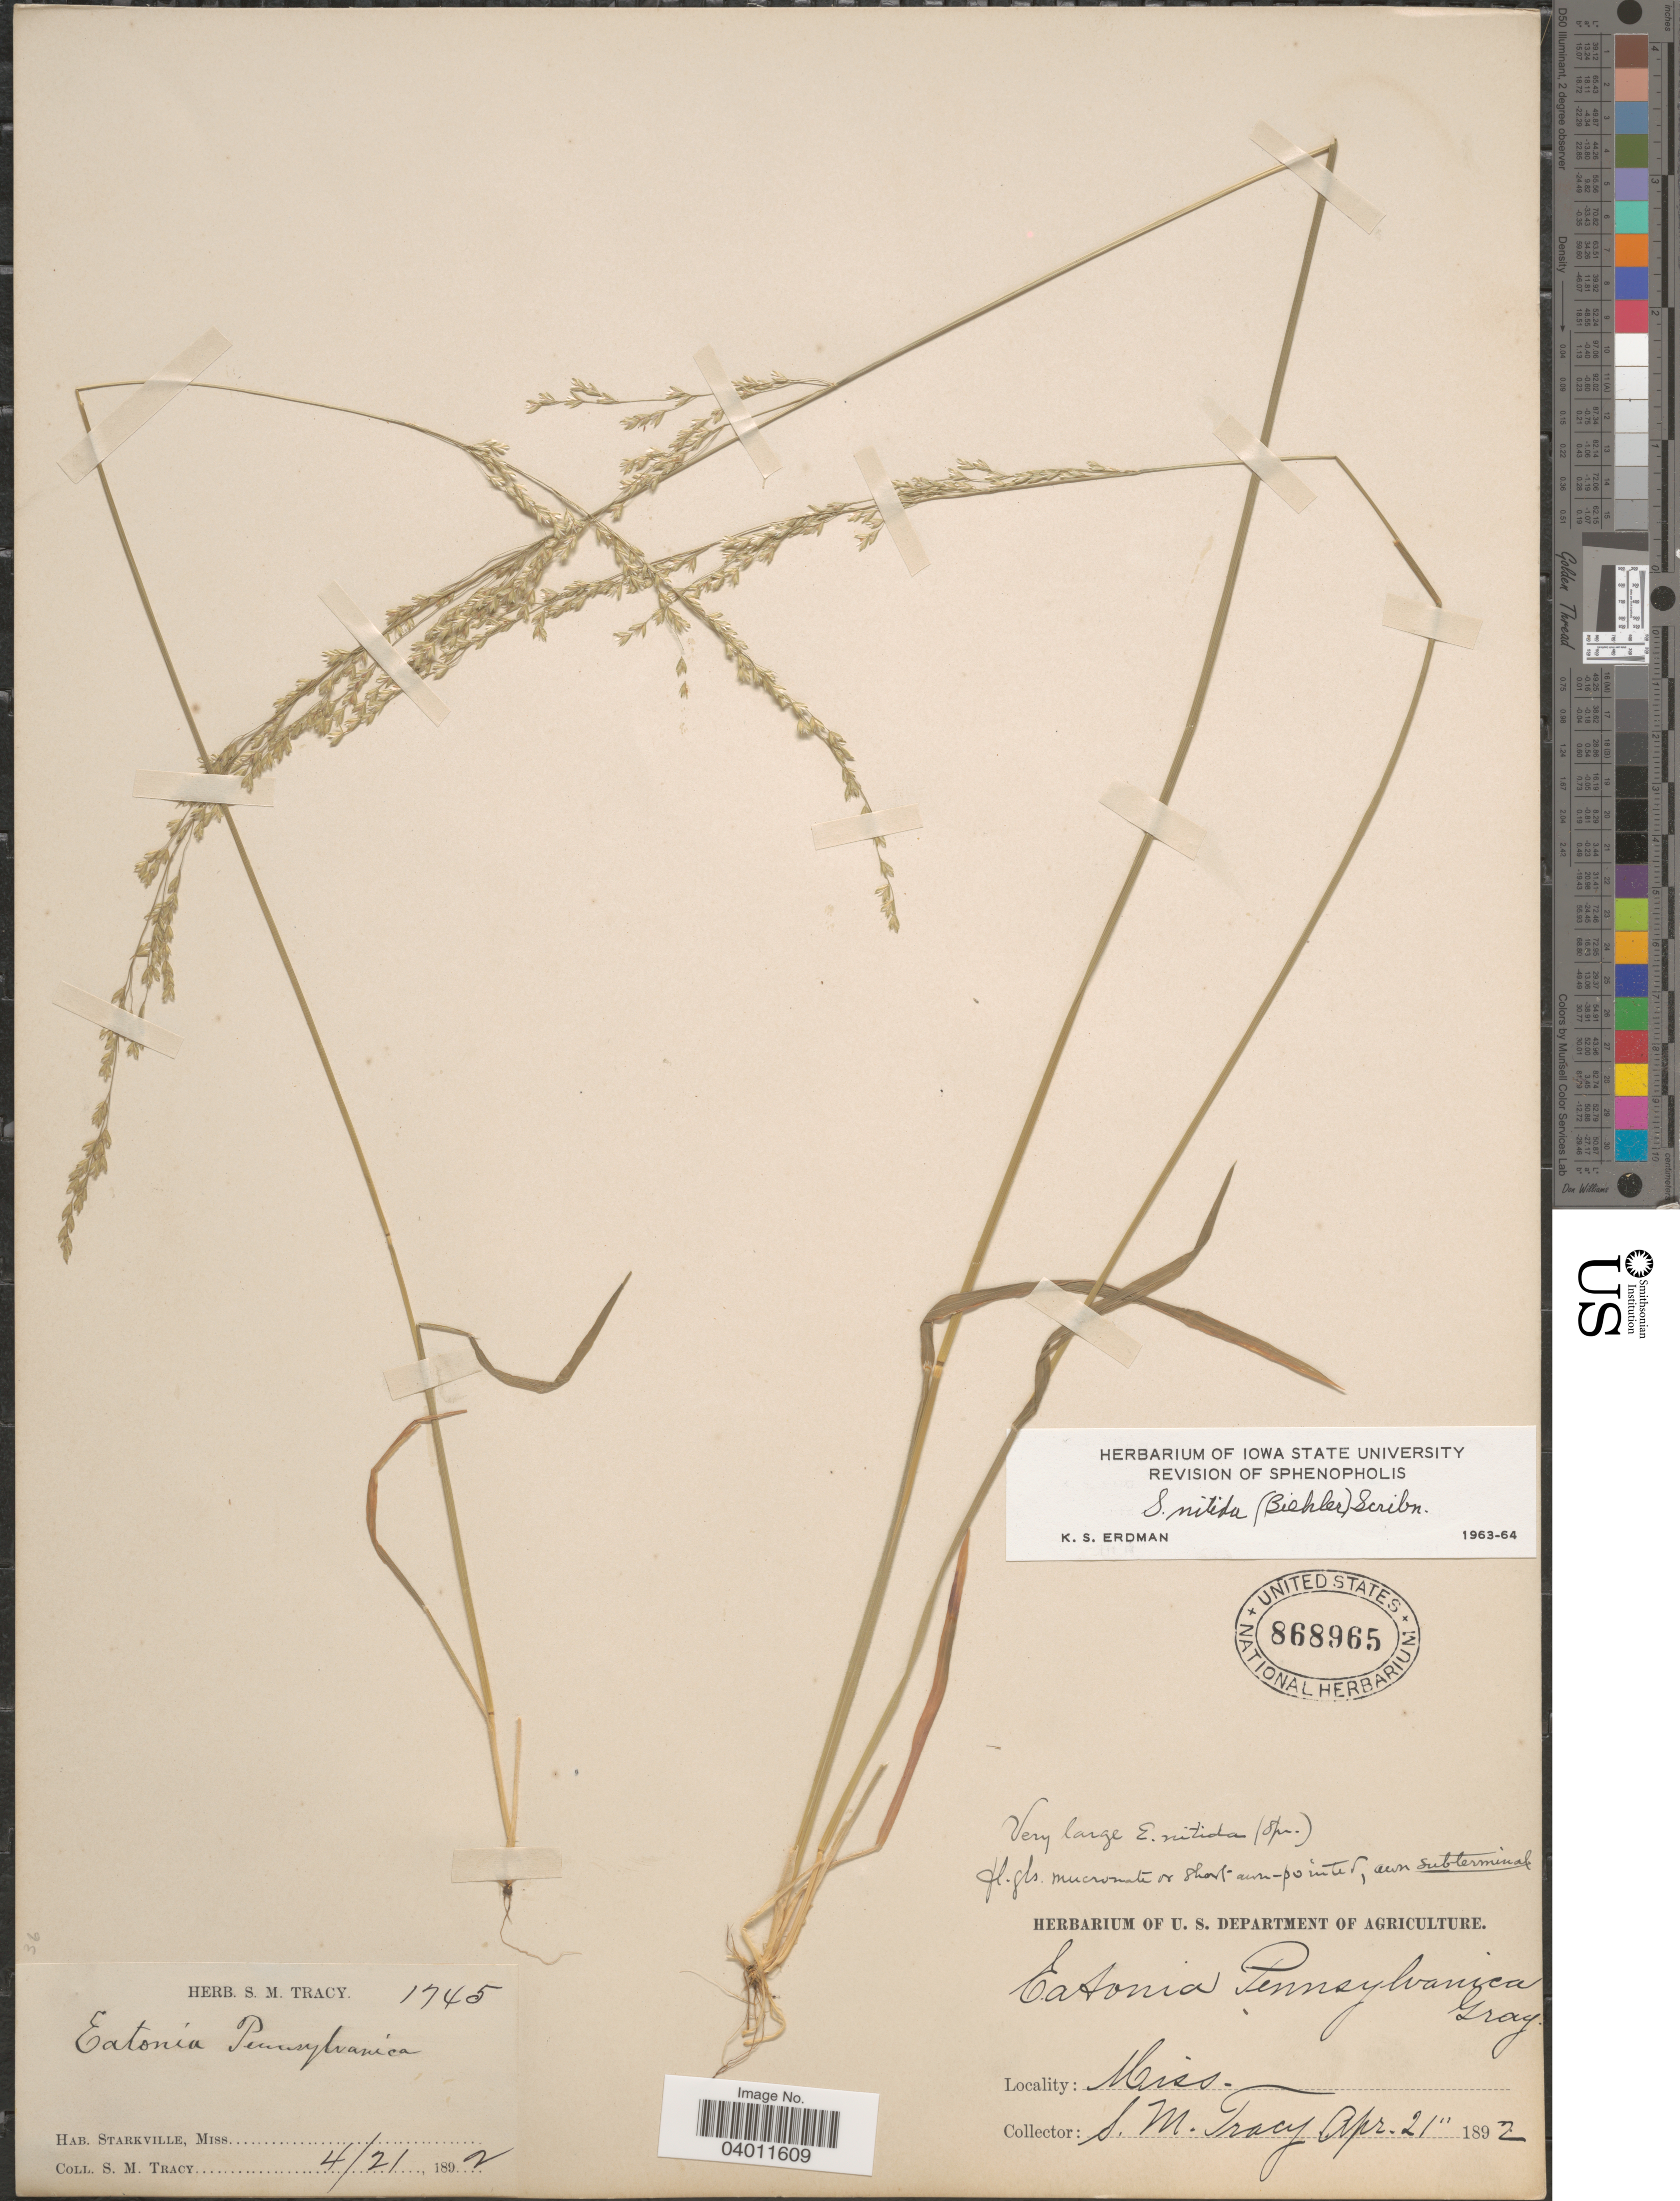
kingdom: Plantae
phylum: Tracheophyta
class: Liliopsida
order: Poales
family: Poaceae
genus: Sphenopholis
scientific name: Sphenopholis nitida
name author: (Biehler) Scribn.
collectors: S. M. Tracy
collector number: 1745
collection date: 1892-04-21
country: United States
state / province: Mississippi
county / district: Oktibbeha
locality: Starkville.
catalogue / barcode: US 868965